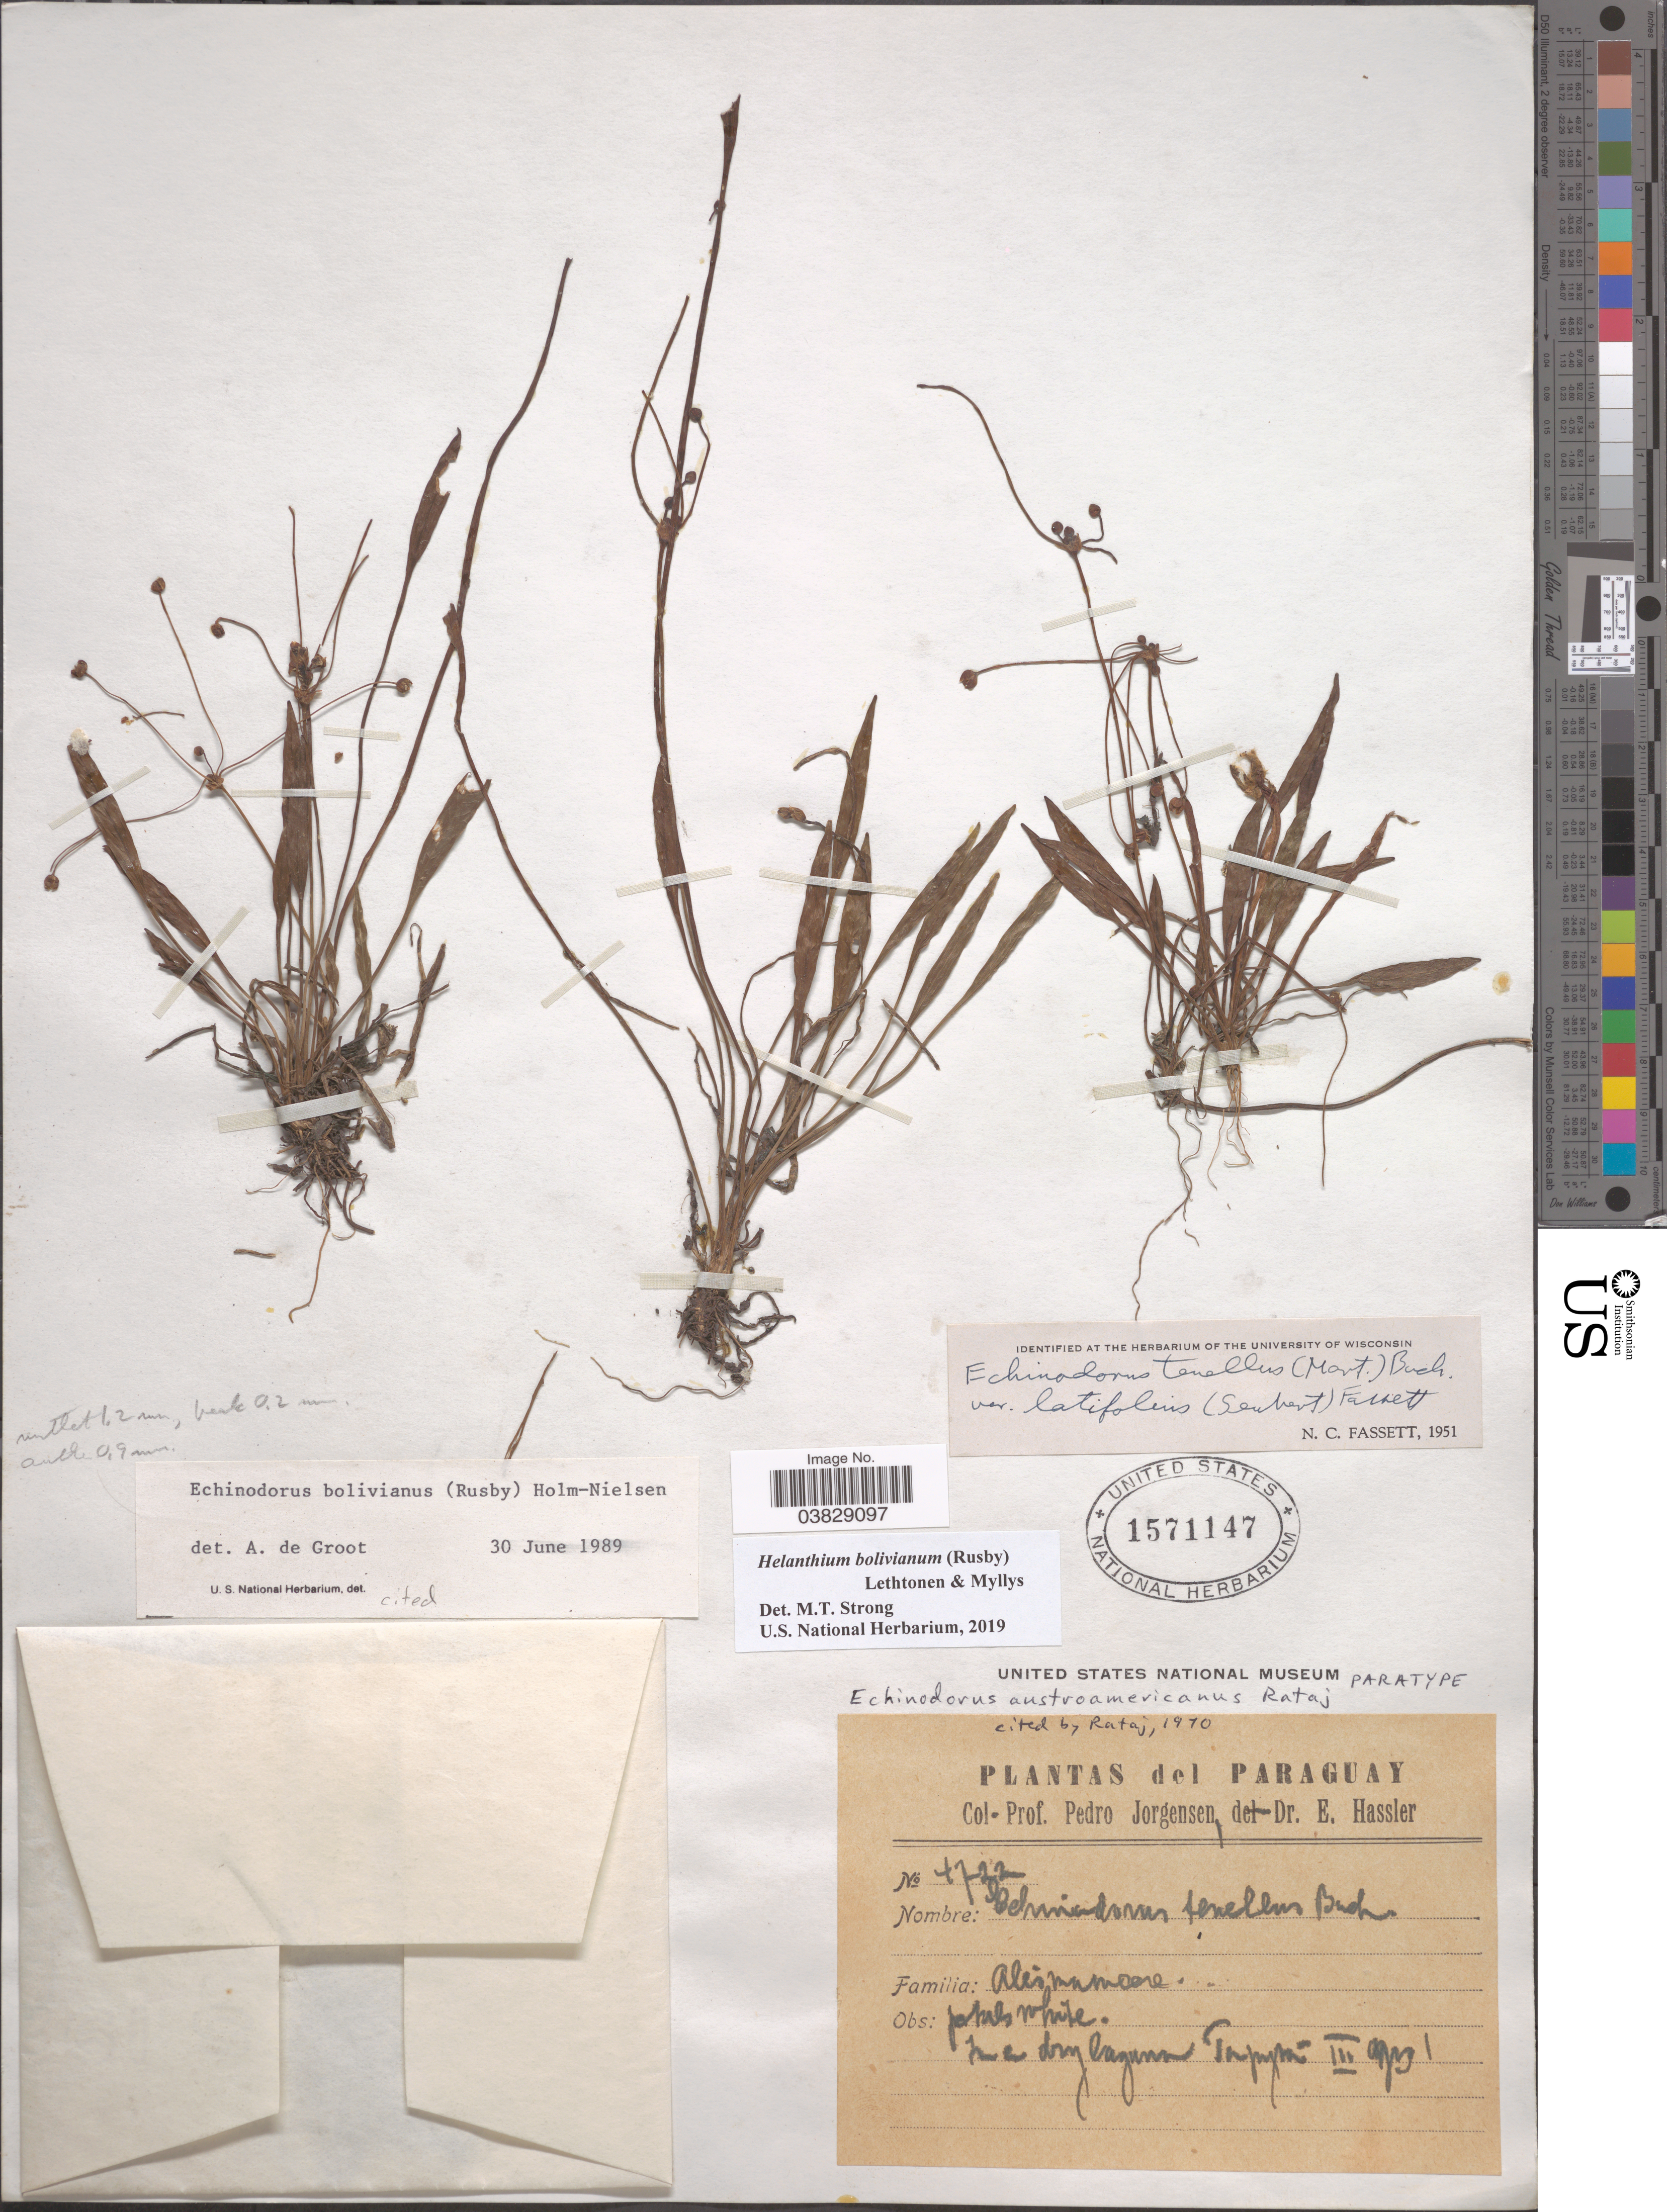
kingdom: Plantae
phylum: Tracheophyta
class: Liliopsida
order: Alismatales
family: Alismataceae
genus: Helanthium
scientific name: Helanthium bolivianum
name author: (Rusby) Lehtonen & Myllys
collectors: P. Jörgensen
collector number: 1722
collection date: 1929-03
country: Paraguay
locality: Tapyta.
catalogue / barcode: US 1571147